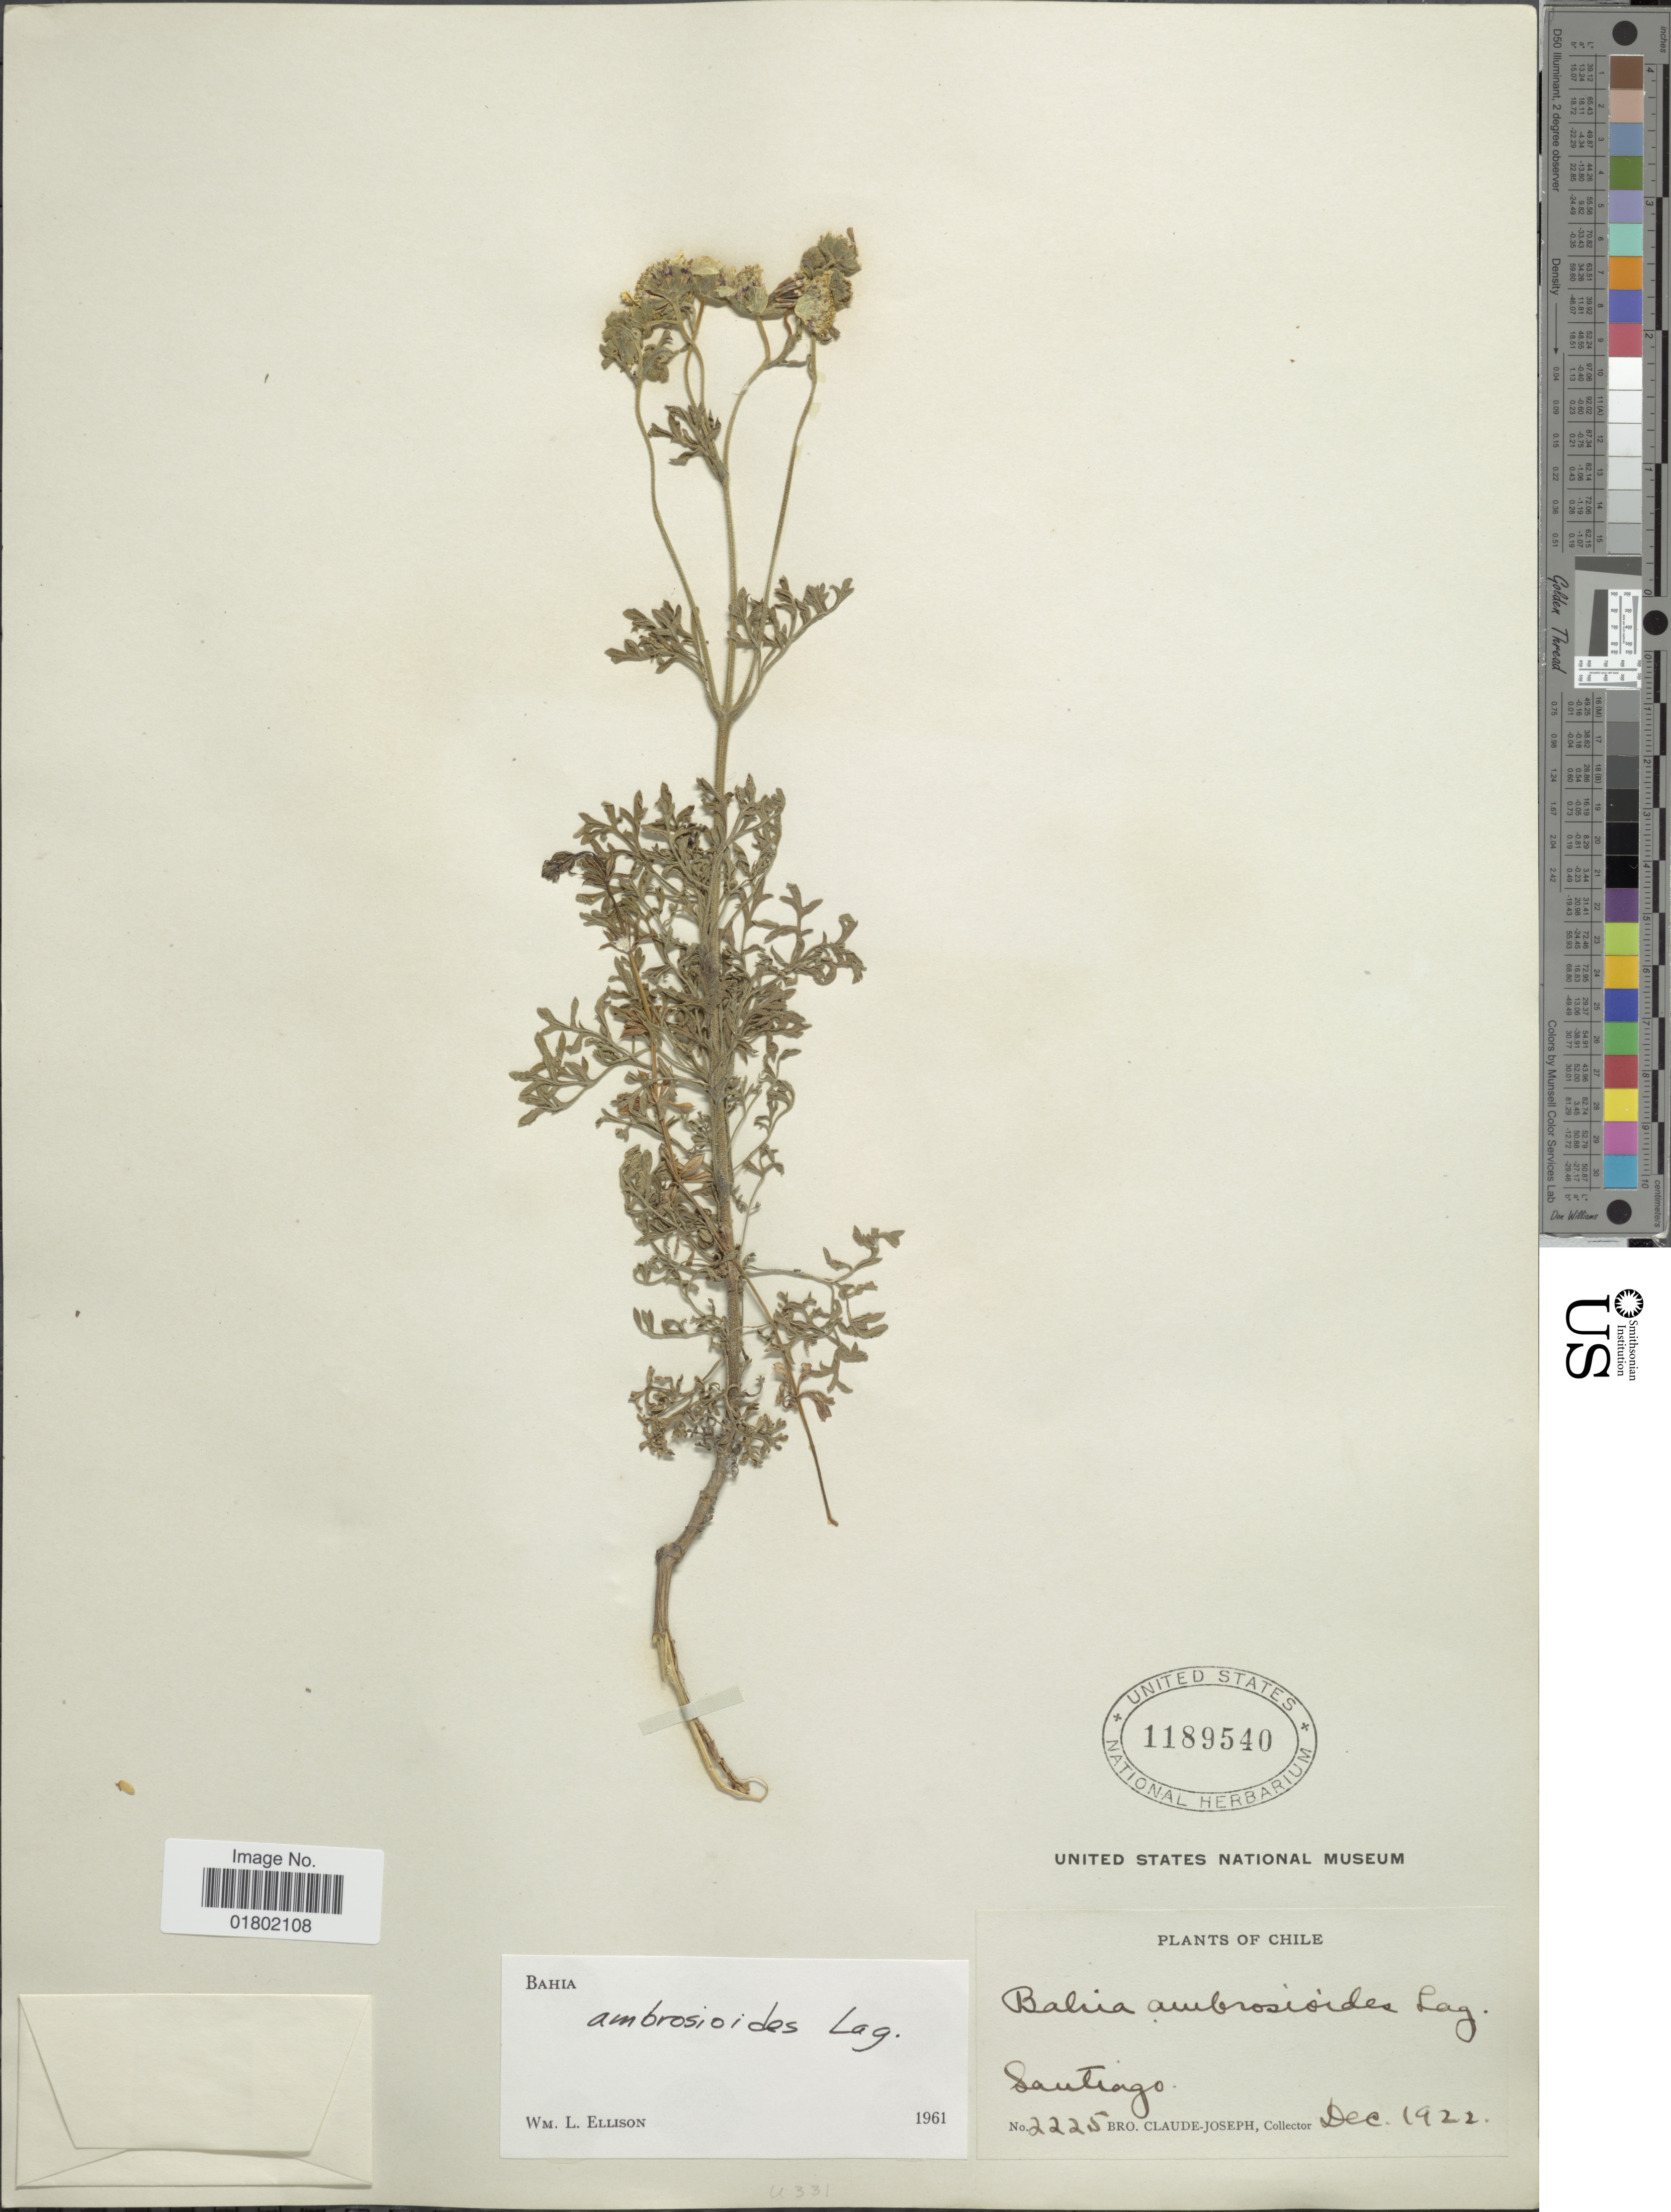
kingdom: Plantae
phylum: Tracheophyta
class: Magnoliopsida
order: Asterales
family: Asteraceae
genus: Bahia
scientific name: Bahia ambrosioides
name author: Lag.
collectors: Bro. Claude-Joseph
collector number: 2225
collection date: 1922-12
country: Chile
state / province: Región Metropolitana (RM)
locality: Santiago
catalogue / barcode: US 1189540